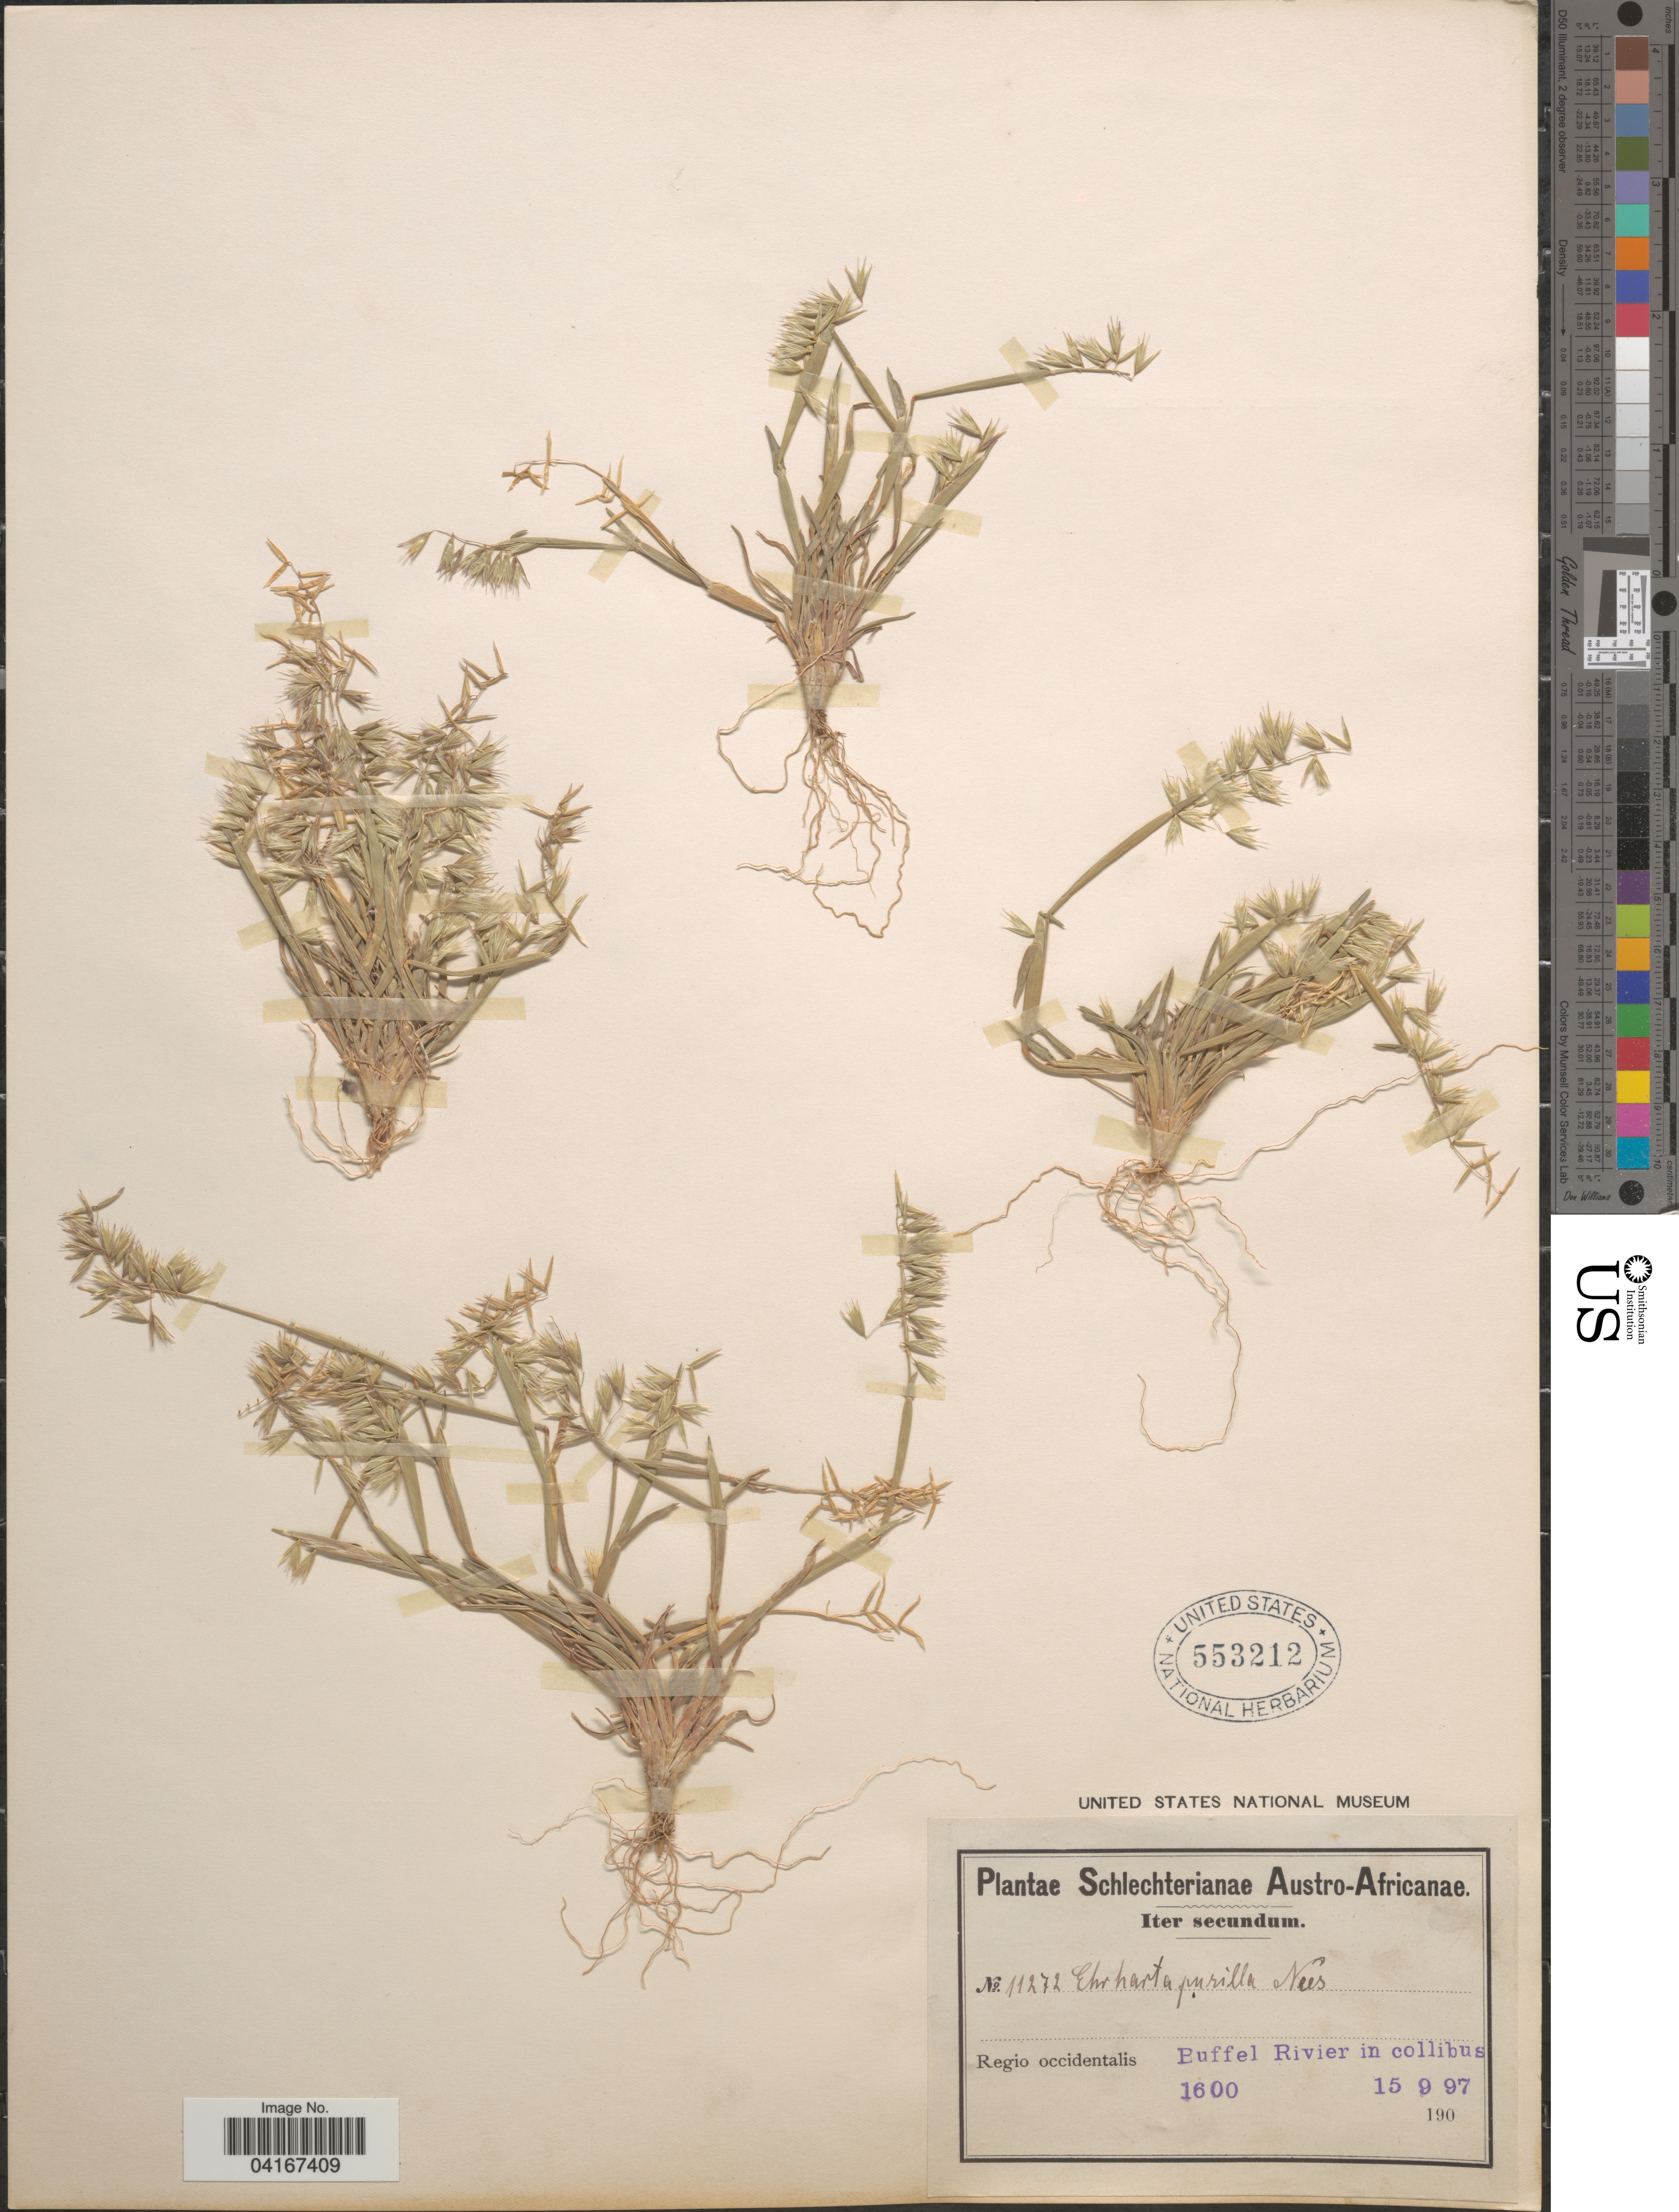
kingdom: Plantae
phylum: Tracheophyta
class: Liliopsida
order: Poales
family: Poaceae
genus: Ehrharta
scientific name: Ehrharta pusilla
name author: Nees ex Trin.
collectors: Schlechter, --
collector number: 11272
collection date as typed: Transcribed d/m/y: 15/9/97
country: South Africa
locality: Austro-Africanae. Iter secundum. Regio occidentalis Buffel River in collibus.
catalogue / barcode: US 553212